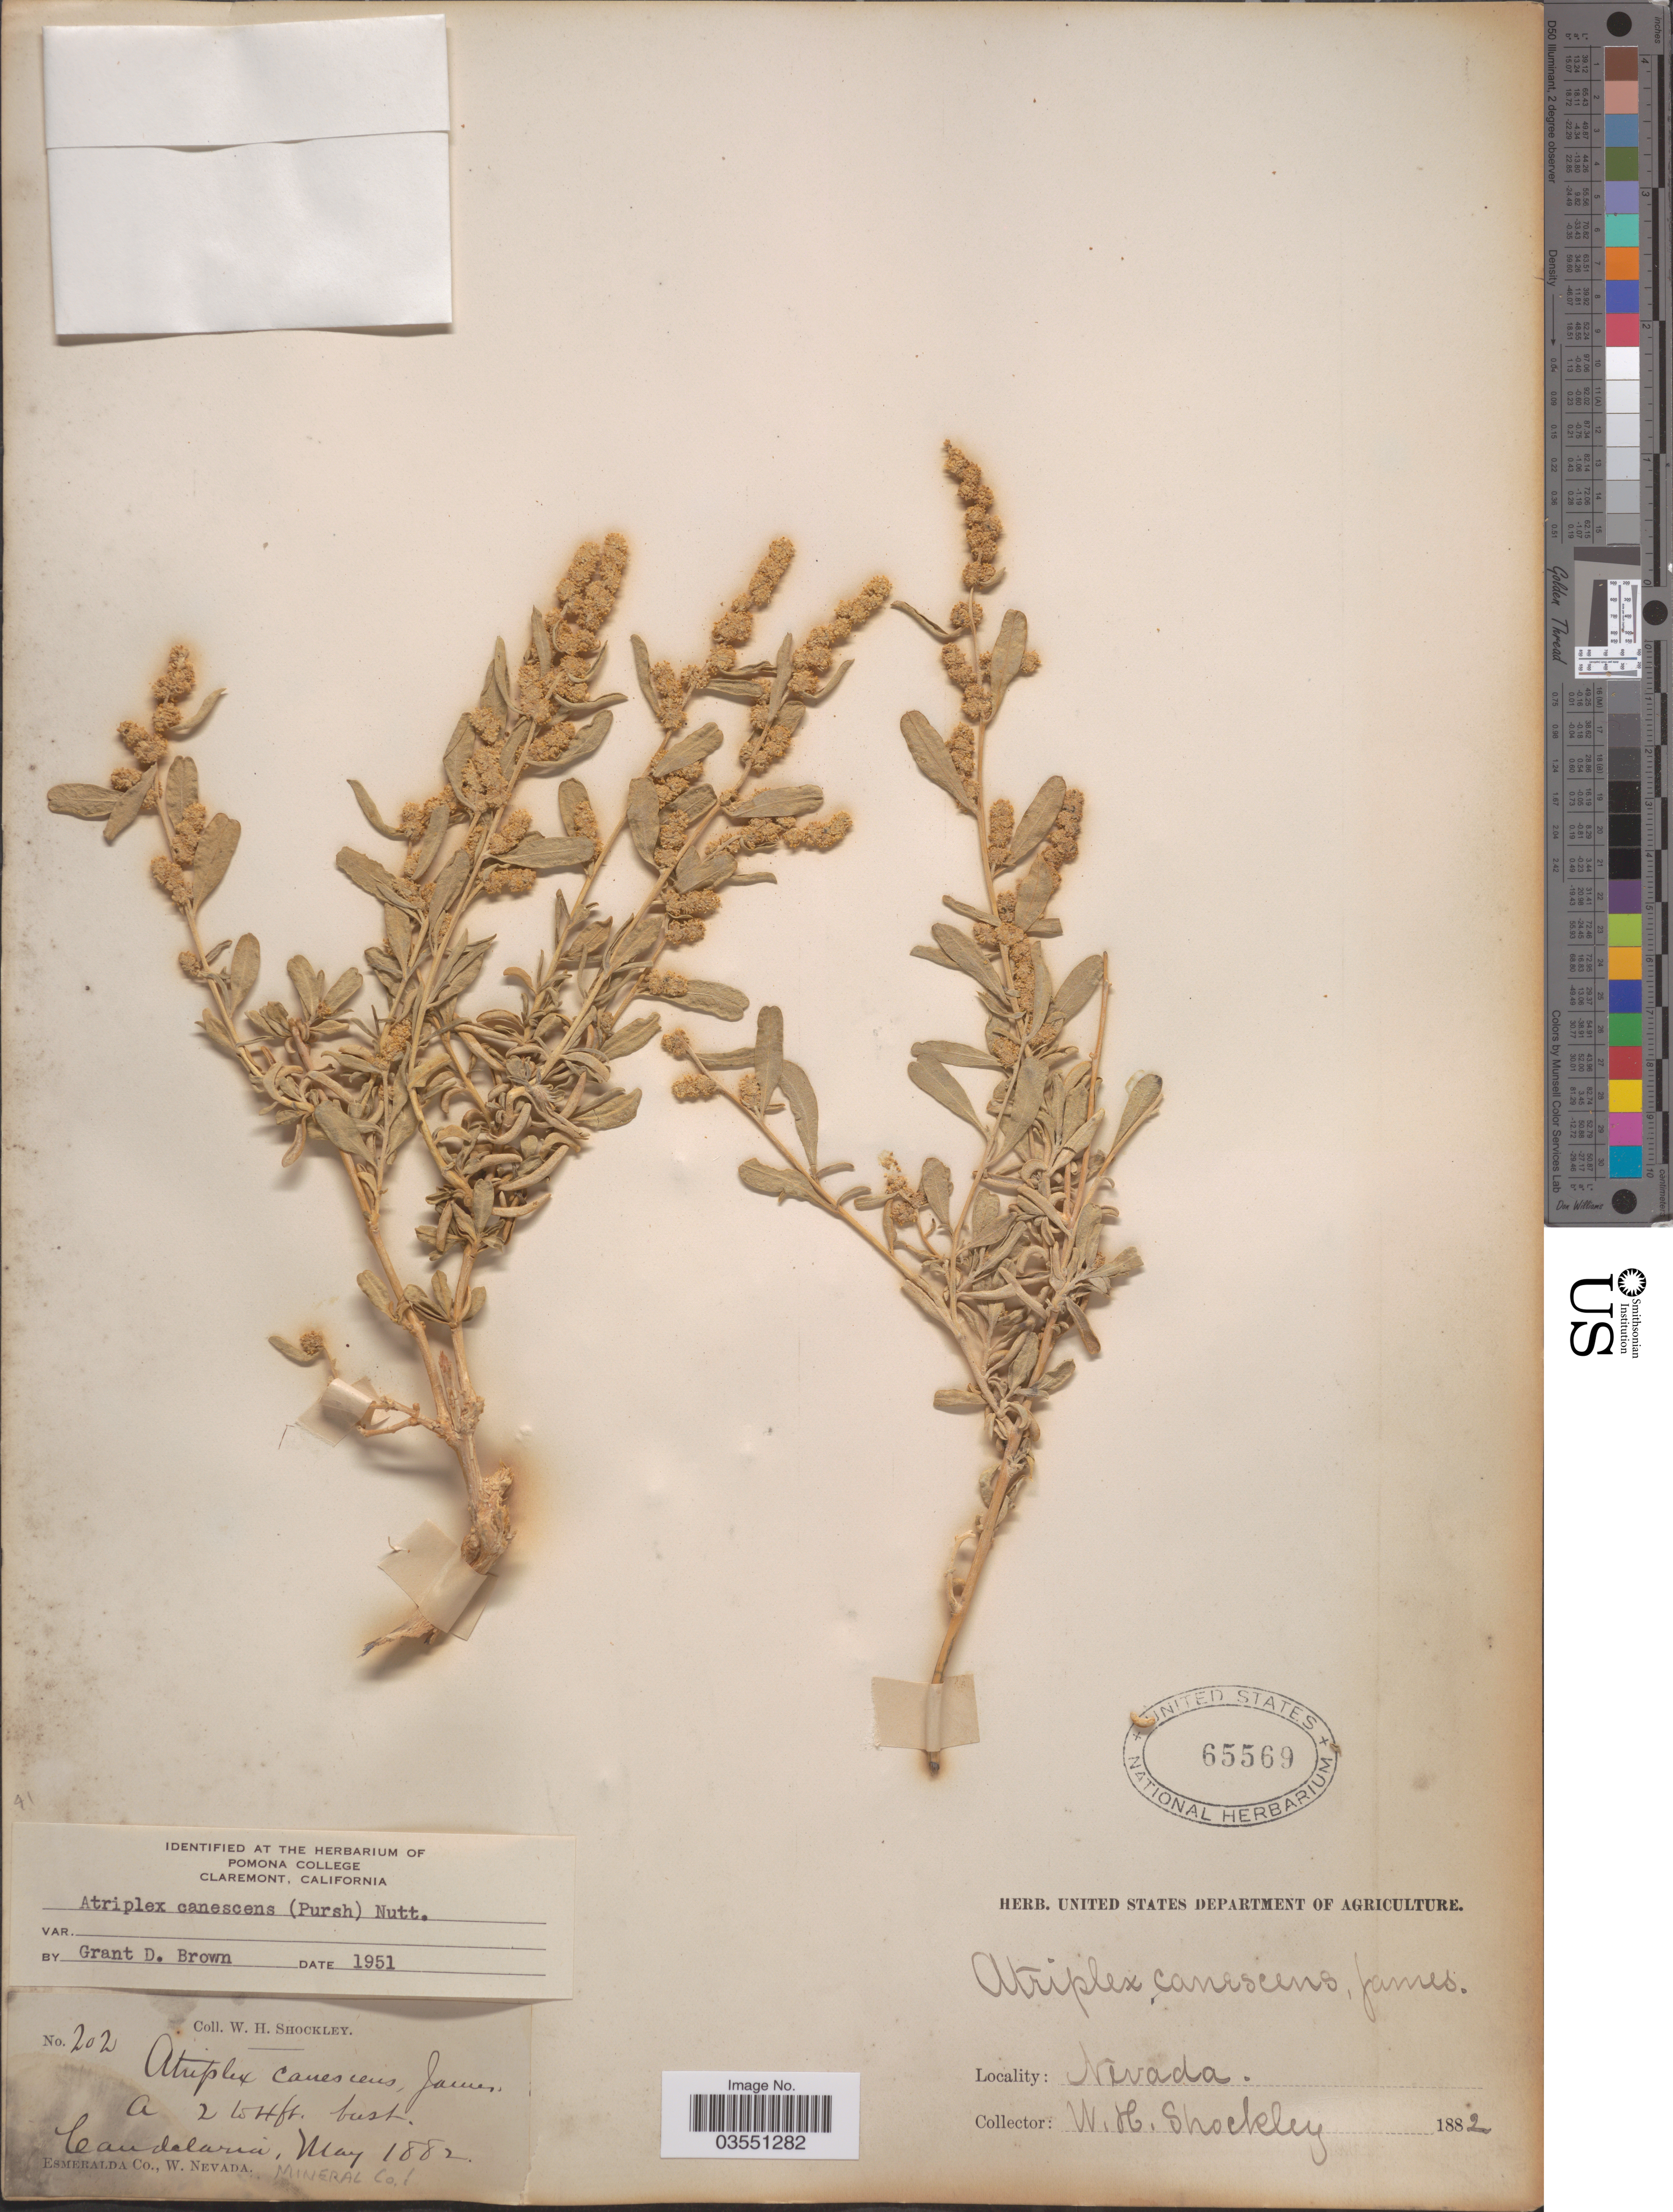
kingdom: Plantae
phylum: Tracheophyta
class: Magnoliopsida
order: Caryophyllales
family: Amaranthaceae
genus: Atriplex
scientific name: Atriplex canescens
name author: (Pursh) Nutt.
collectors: W. Shockley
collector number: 202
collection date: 1882-05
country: United States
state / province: Nevada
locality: Candelaria, Esmeralda Co., W Nevada. Mineral Co.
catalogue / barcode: US 65569